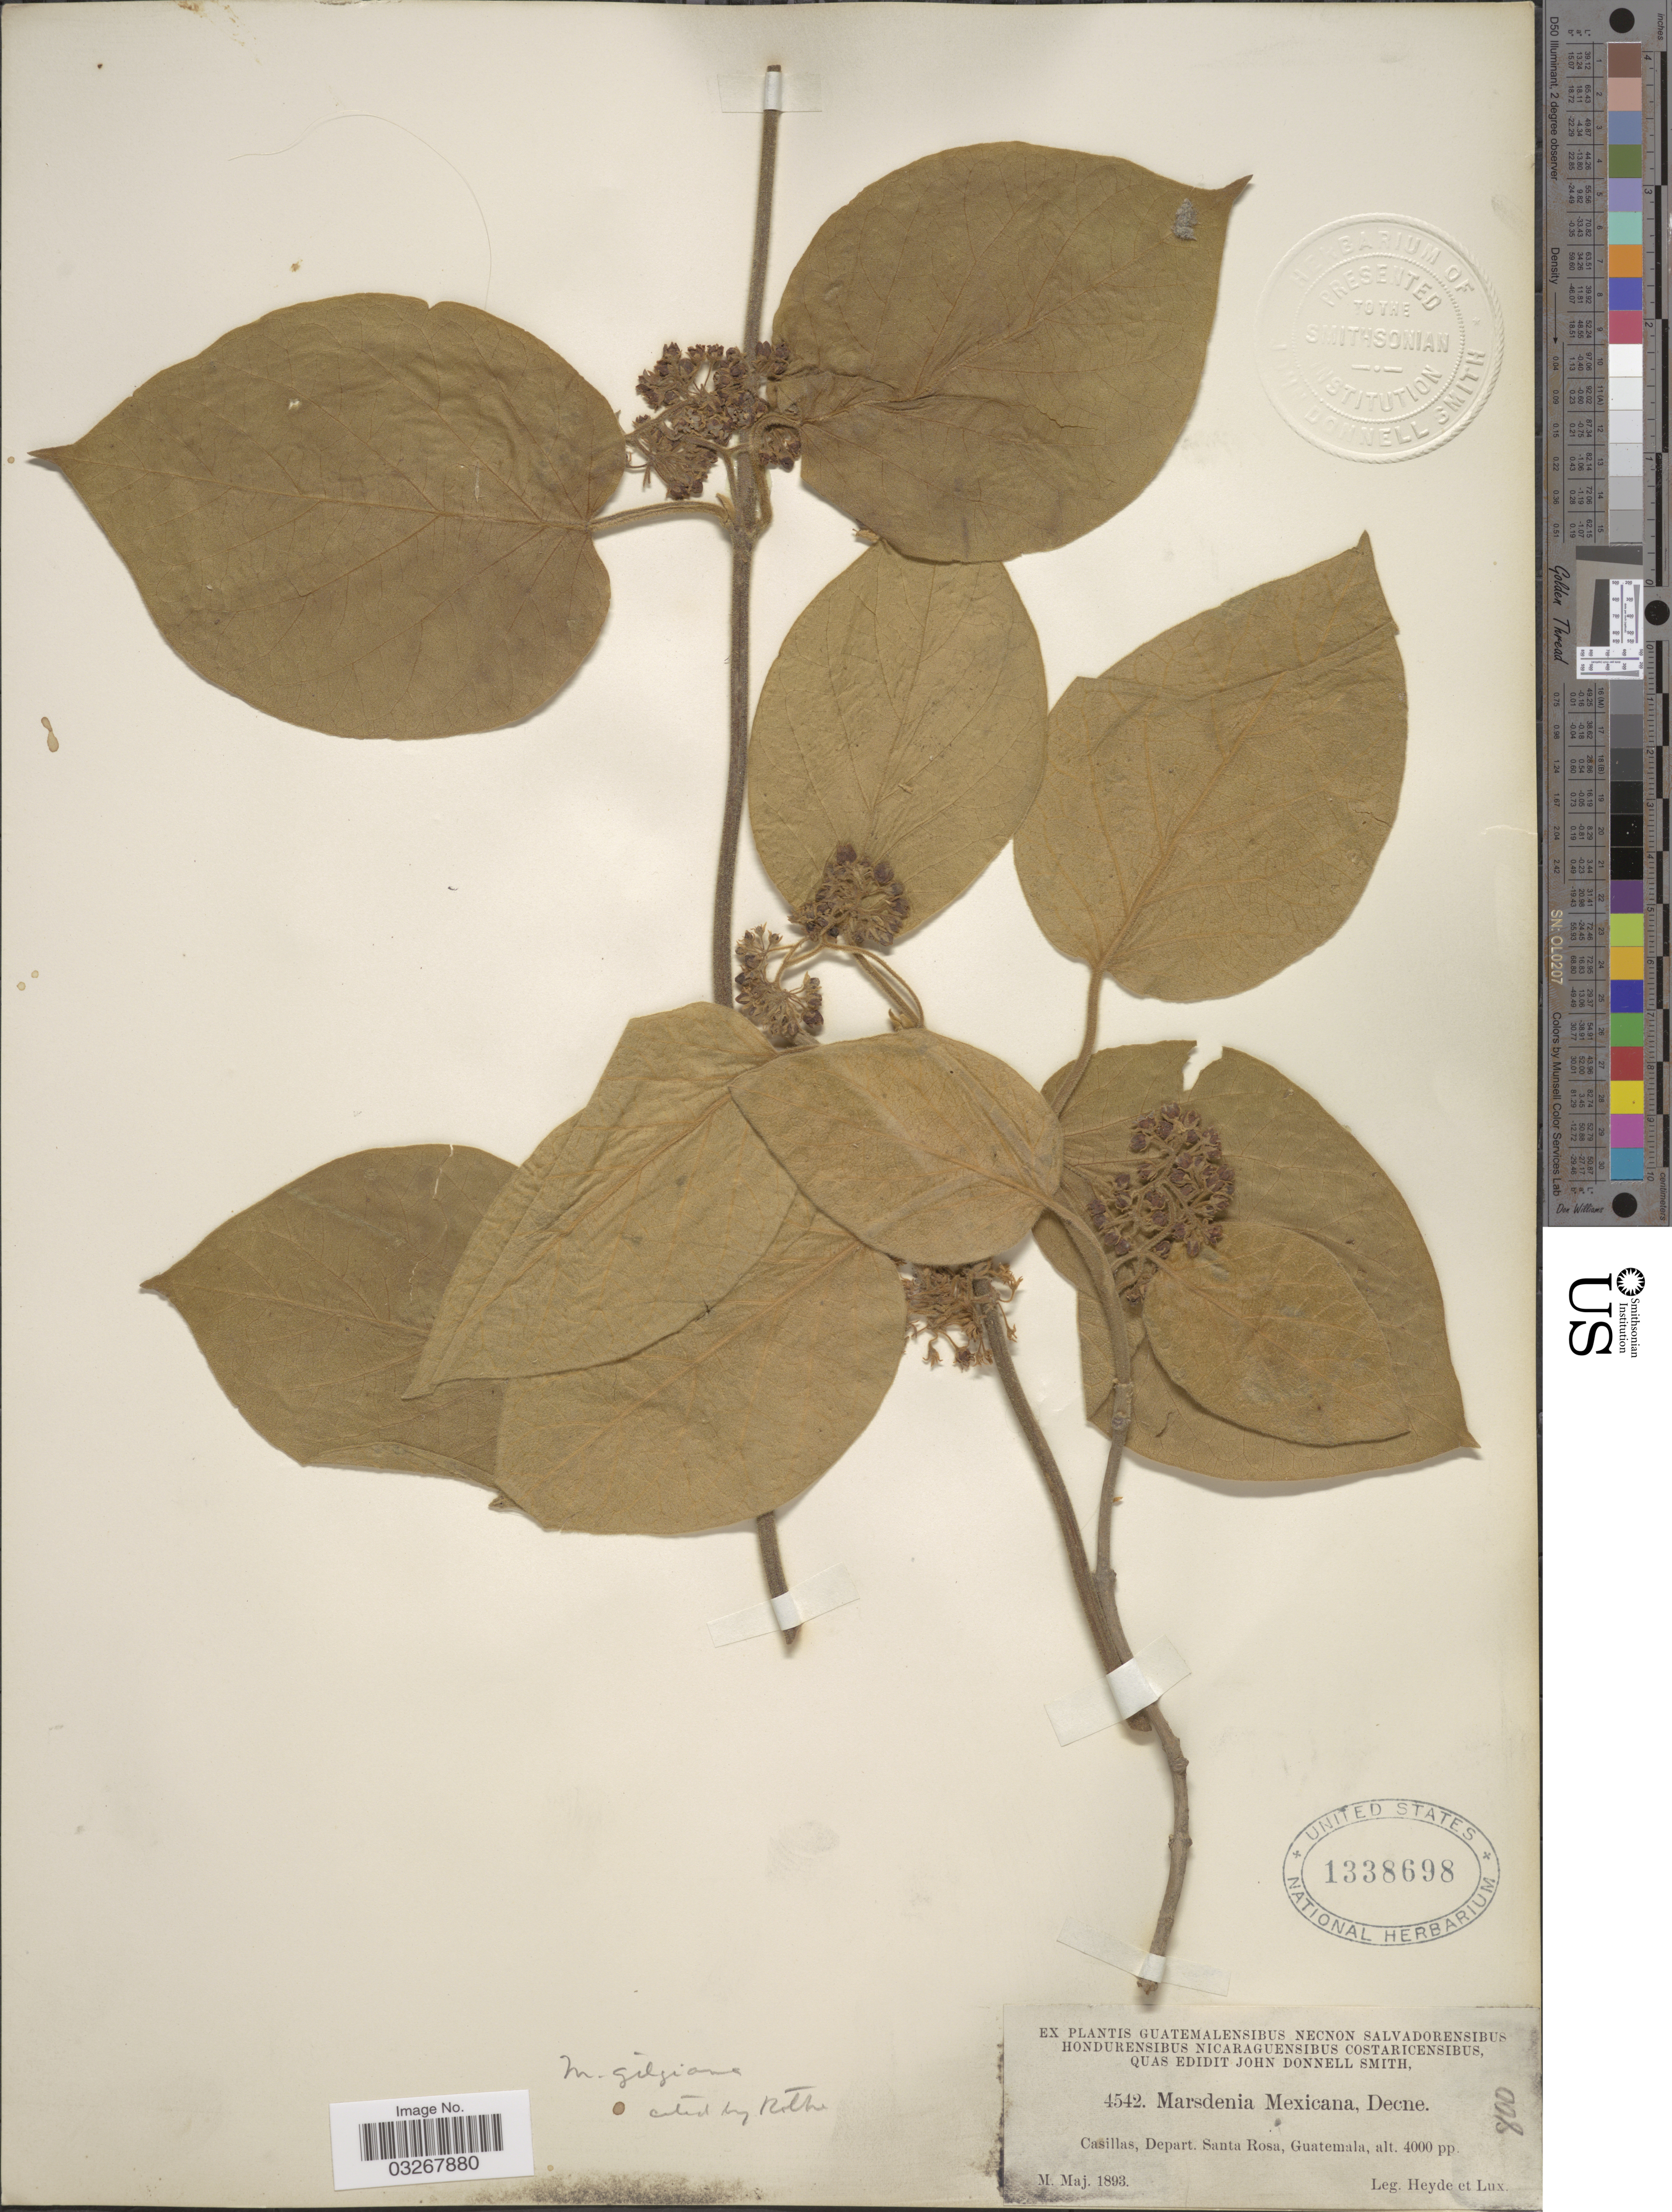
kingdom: Plantae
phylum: Tracheophyta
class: Magnoliopsida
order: Gentianales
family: Apocynaceae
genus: Marsdenia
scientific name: Marsdenia gilgiana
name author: W. Rothe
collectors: Heyde & Lux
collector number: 4542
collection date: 1893-05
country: Guatemala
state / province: Santa Rosa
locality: Casillas, Depart. Santa Rosa.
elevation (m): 1219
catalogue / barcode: US 1338698